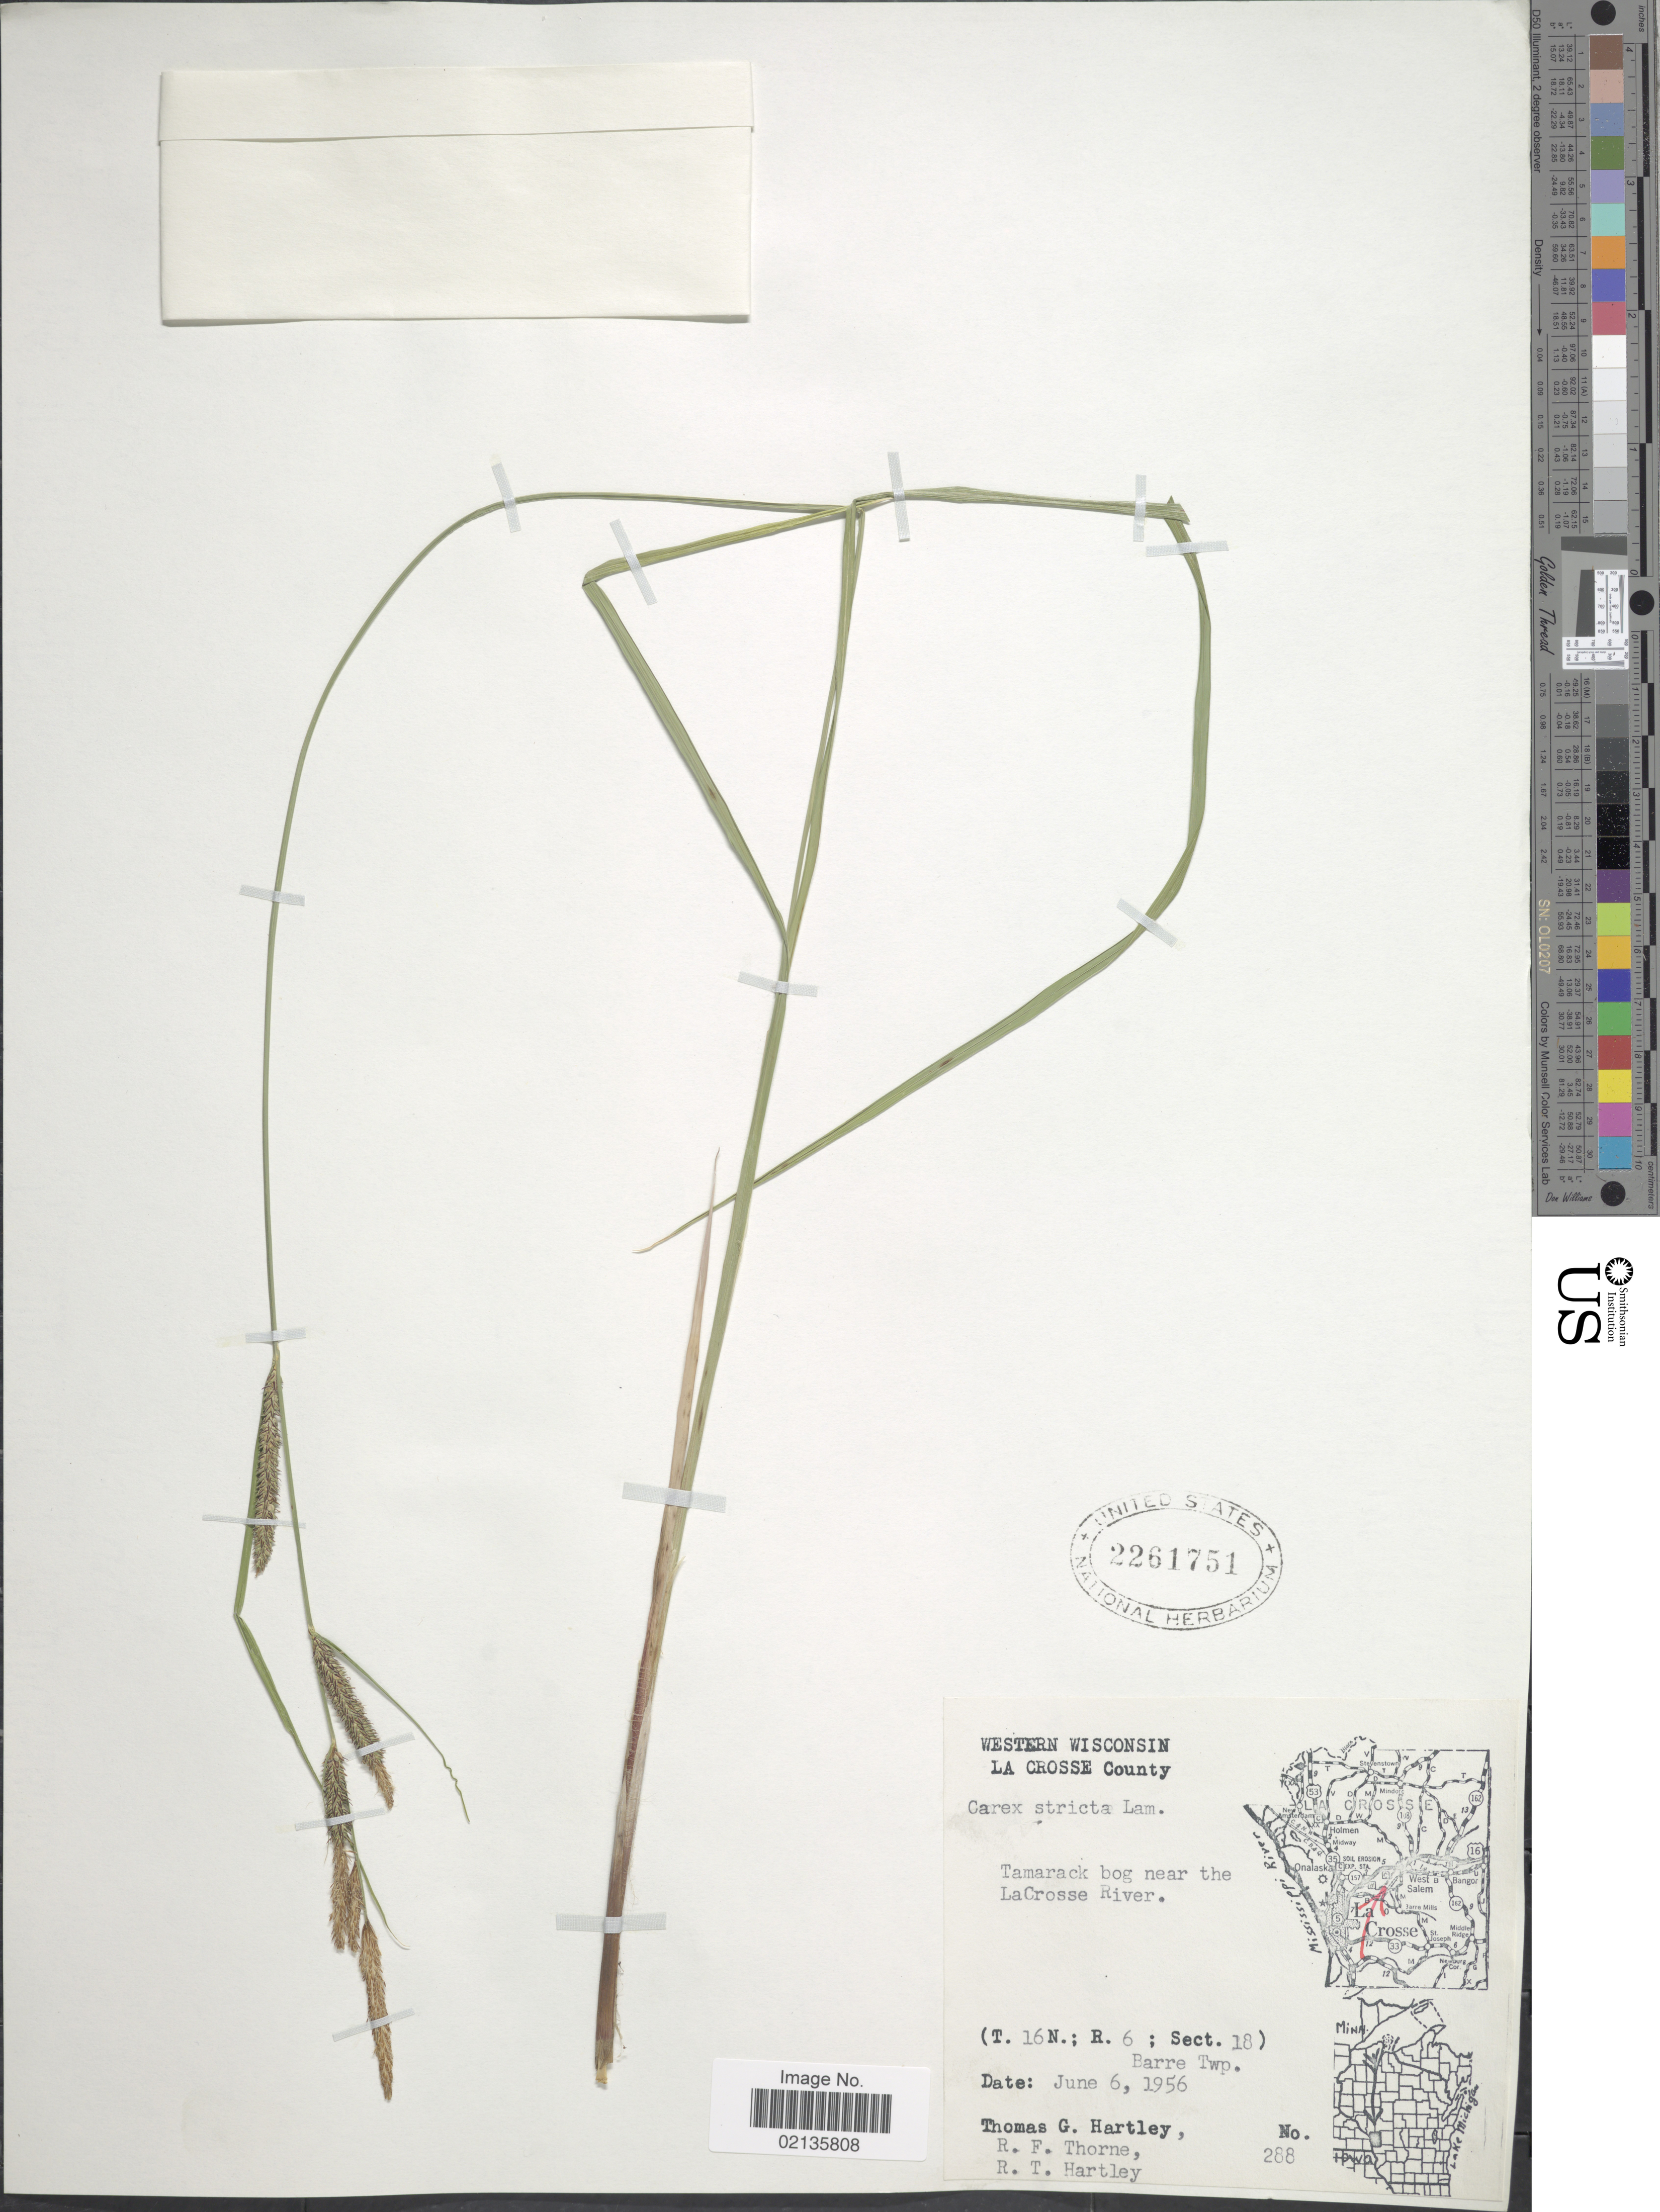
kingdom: Plantae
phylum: Tracheophyta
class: Liliopsida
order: Poales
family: Cyperaceae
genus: Carex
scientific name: Carex stricta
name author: Lam.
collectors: T. G. Hartley, R. F. Thorne & R. T. Hartley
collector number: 288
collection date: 1956-06-06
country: United States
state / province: Wisconsin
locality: Western Wisconsin, La Crosse County, Tamarack bog near the LaCrosse River (T16N ; R6; Sect 18) Barre Twp.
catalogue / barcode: US 2261751